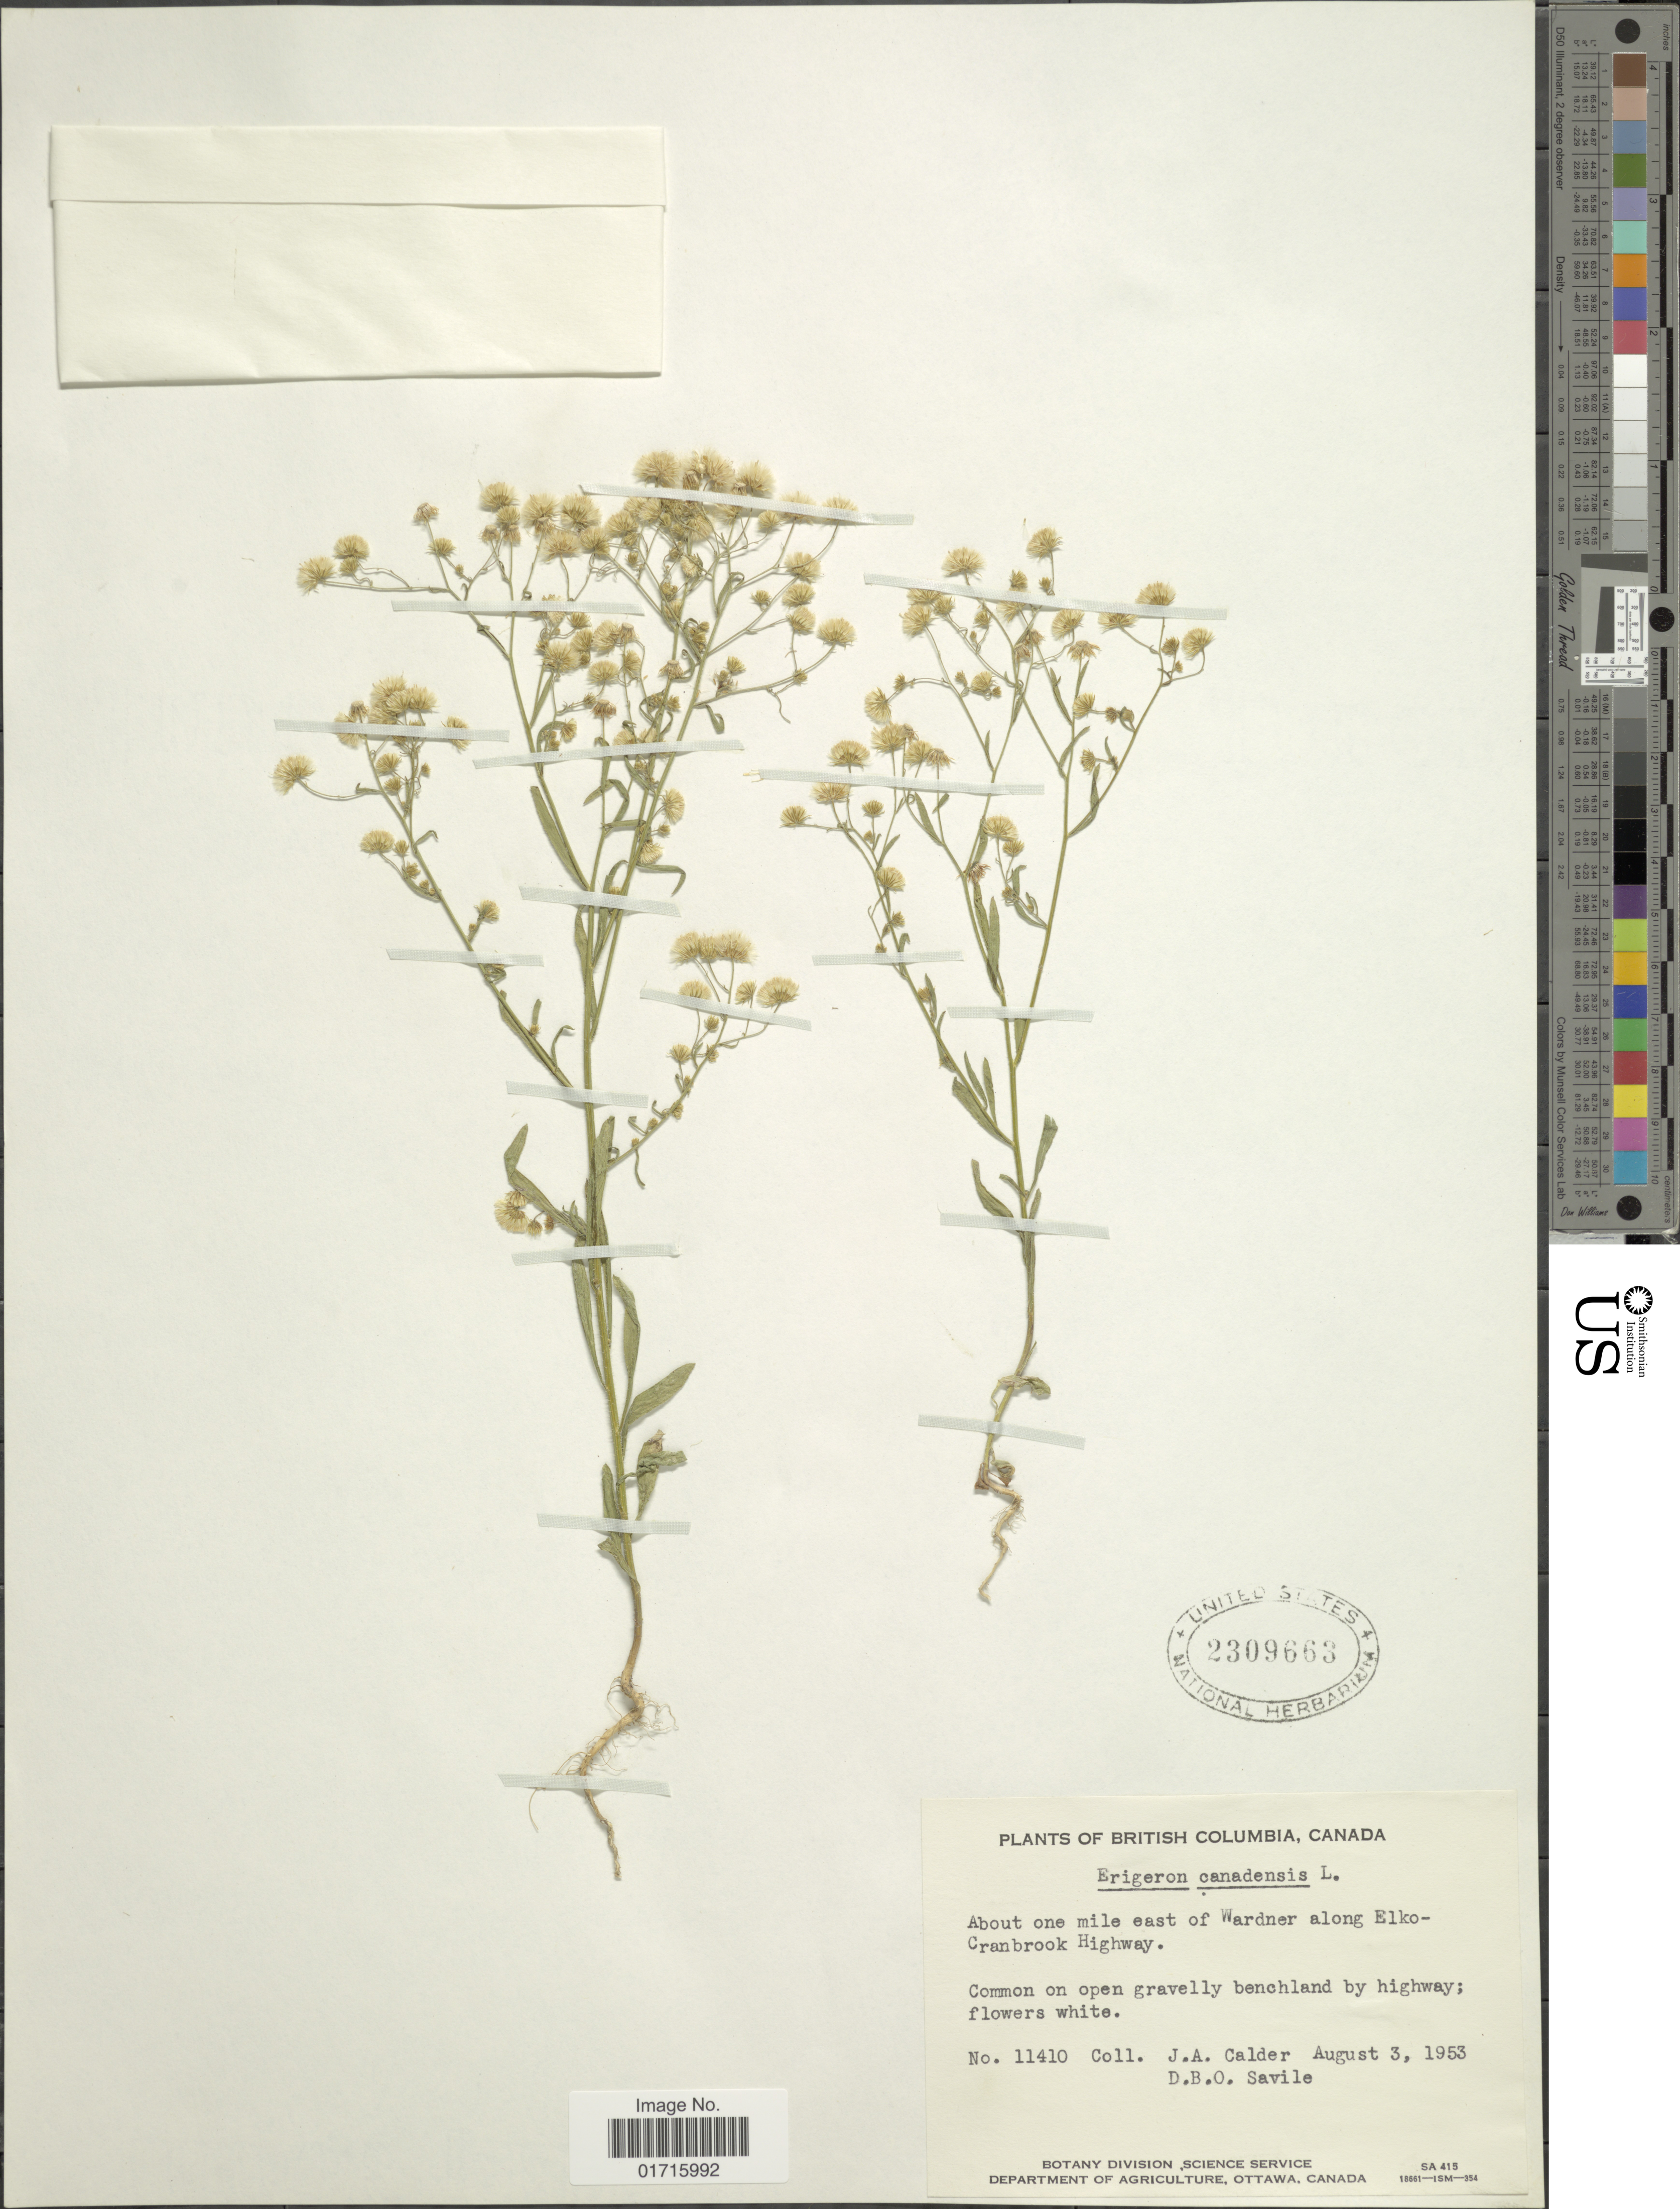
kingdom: Plantae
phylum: Tracheophyta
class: Magnoliopsida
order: Asterales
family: Asteraceae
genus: Conyza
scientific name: Conyza canadensis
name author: (L.) Cronq.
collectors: J. A. Calder & D. Savile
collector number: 11410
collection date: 1953-08-03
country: Canada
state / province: British Columbia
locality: About one mile east of Wardner along Elko Cranbrook Highway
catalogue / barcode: US 2309663